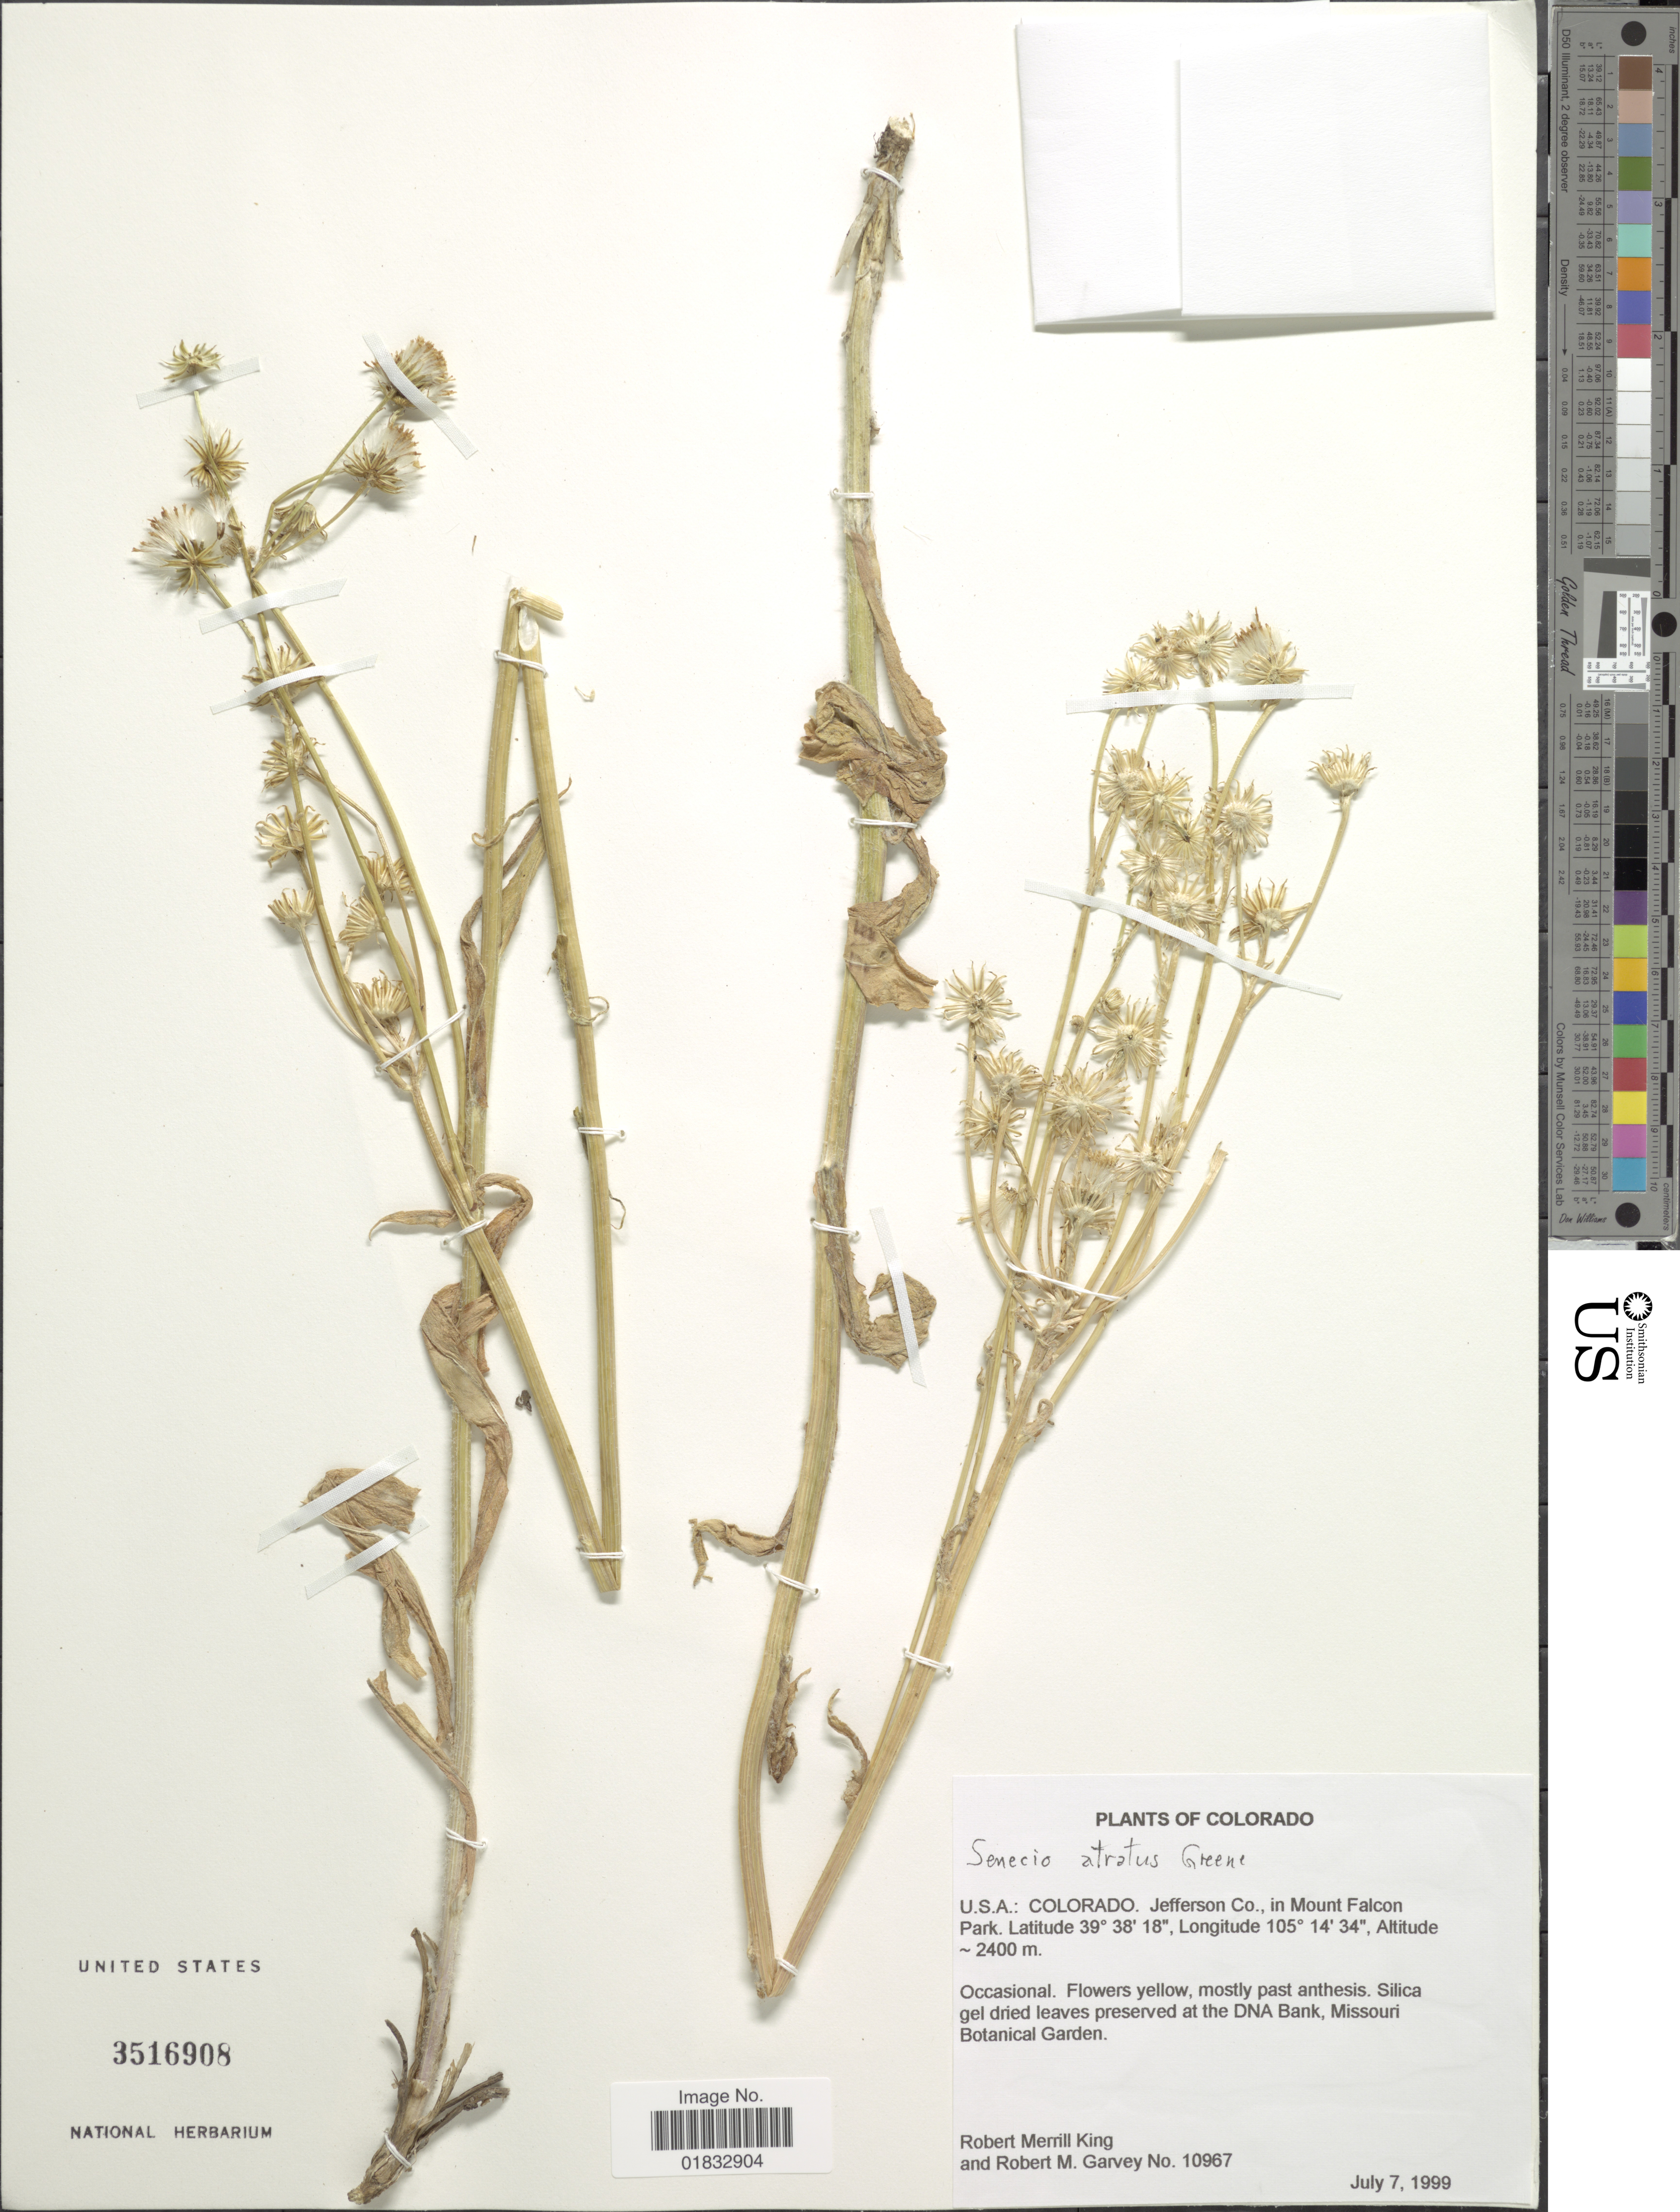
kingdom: Plantae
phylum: Tracheophyta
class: Magnoliopsida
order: Asterales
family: Asteraceae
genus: Senecio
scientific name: Senecio atratus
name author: Greene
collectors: R. M. King & R. Garvey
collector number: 10967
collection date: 1999-07-07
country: United States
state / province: Colorado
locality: Jefferson Co., in Mount Falcon Park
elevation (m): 2400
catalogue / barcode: US 3516908